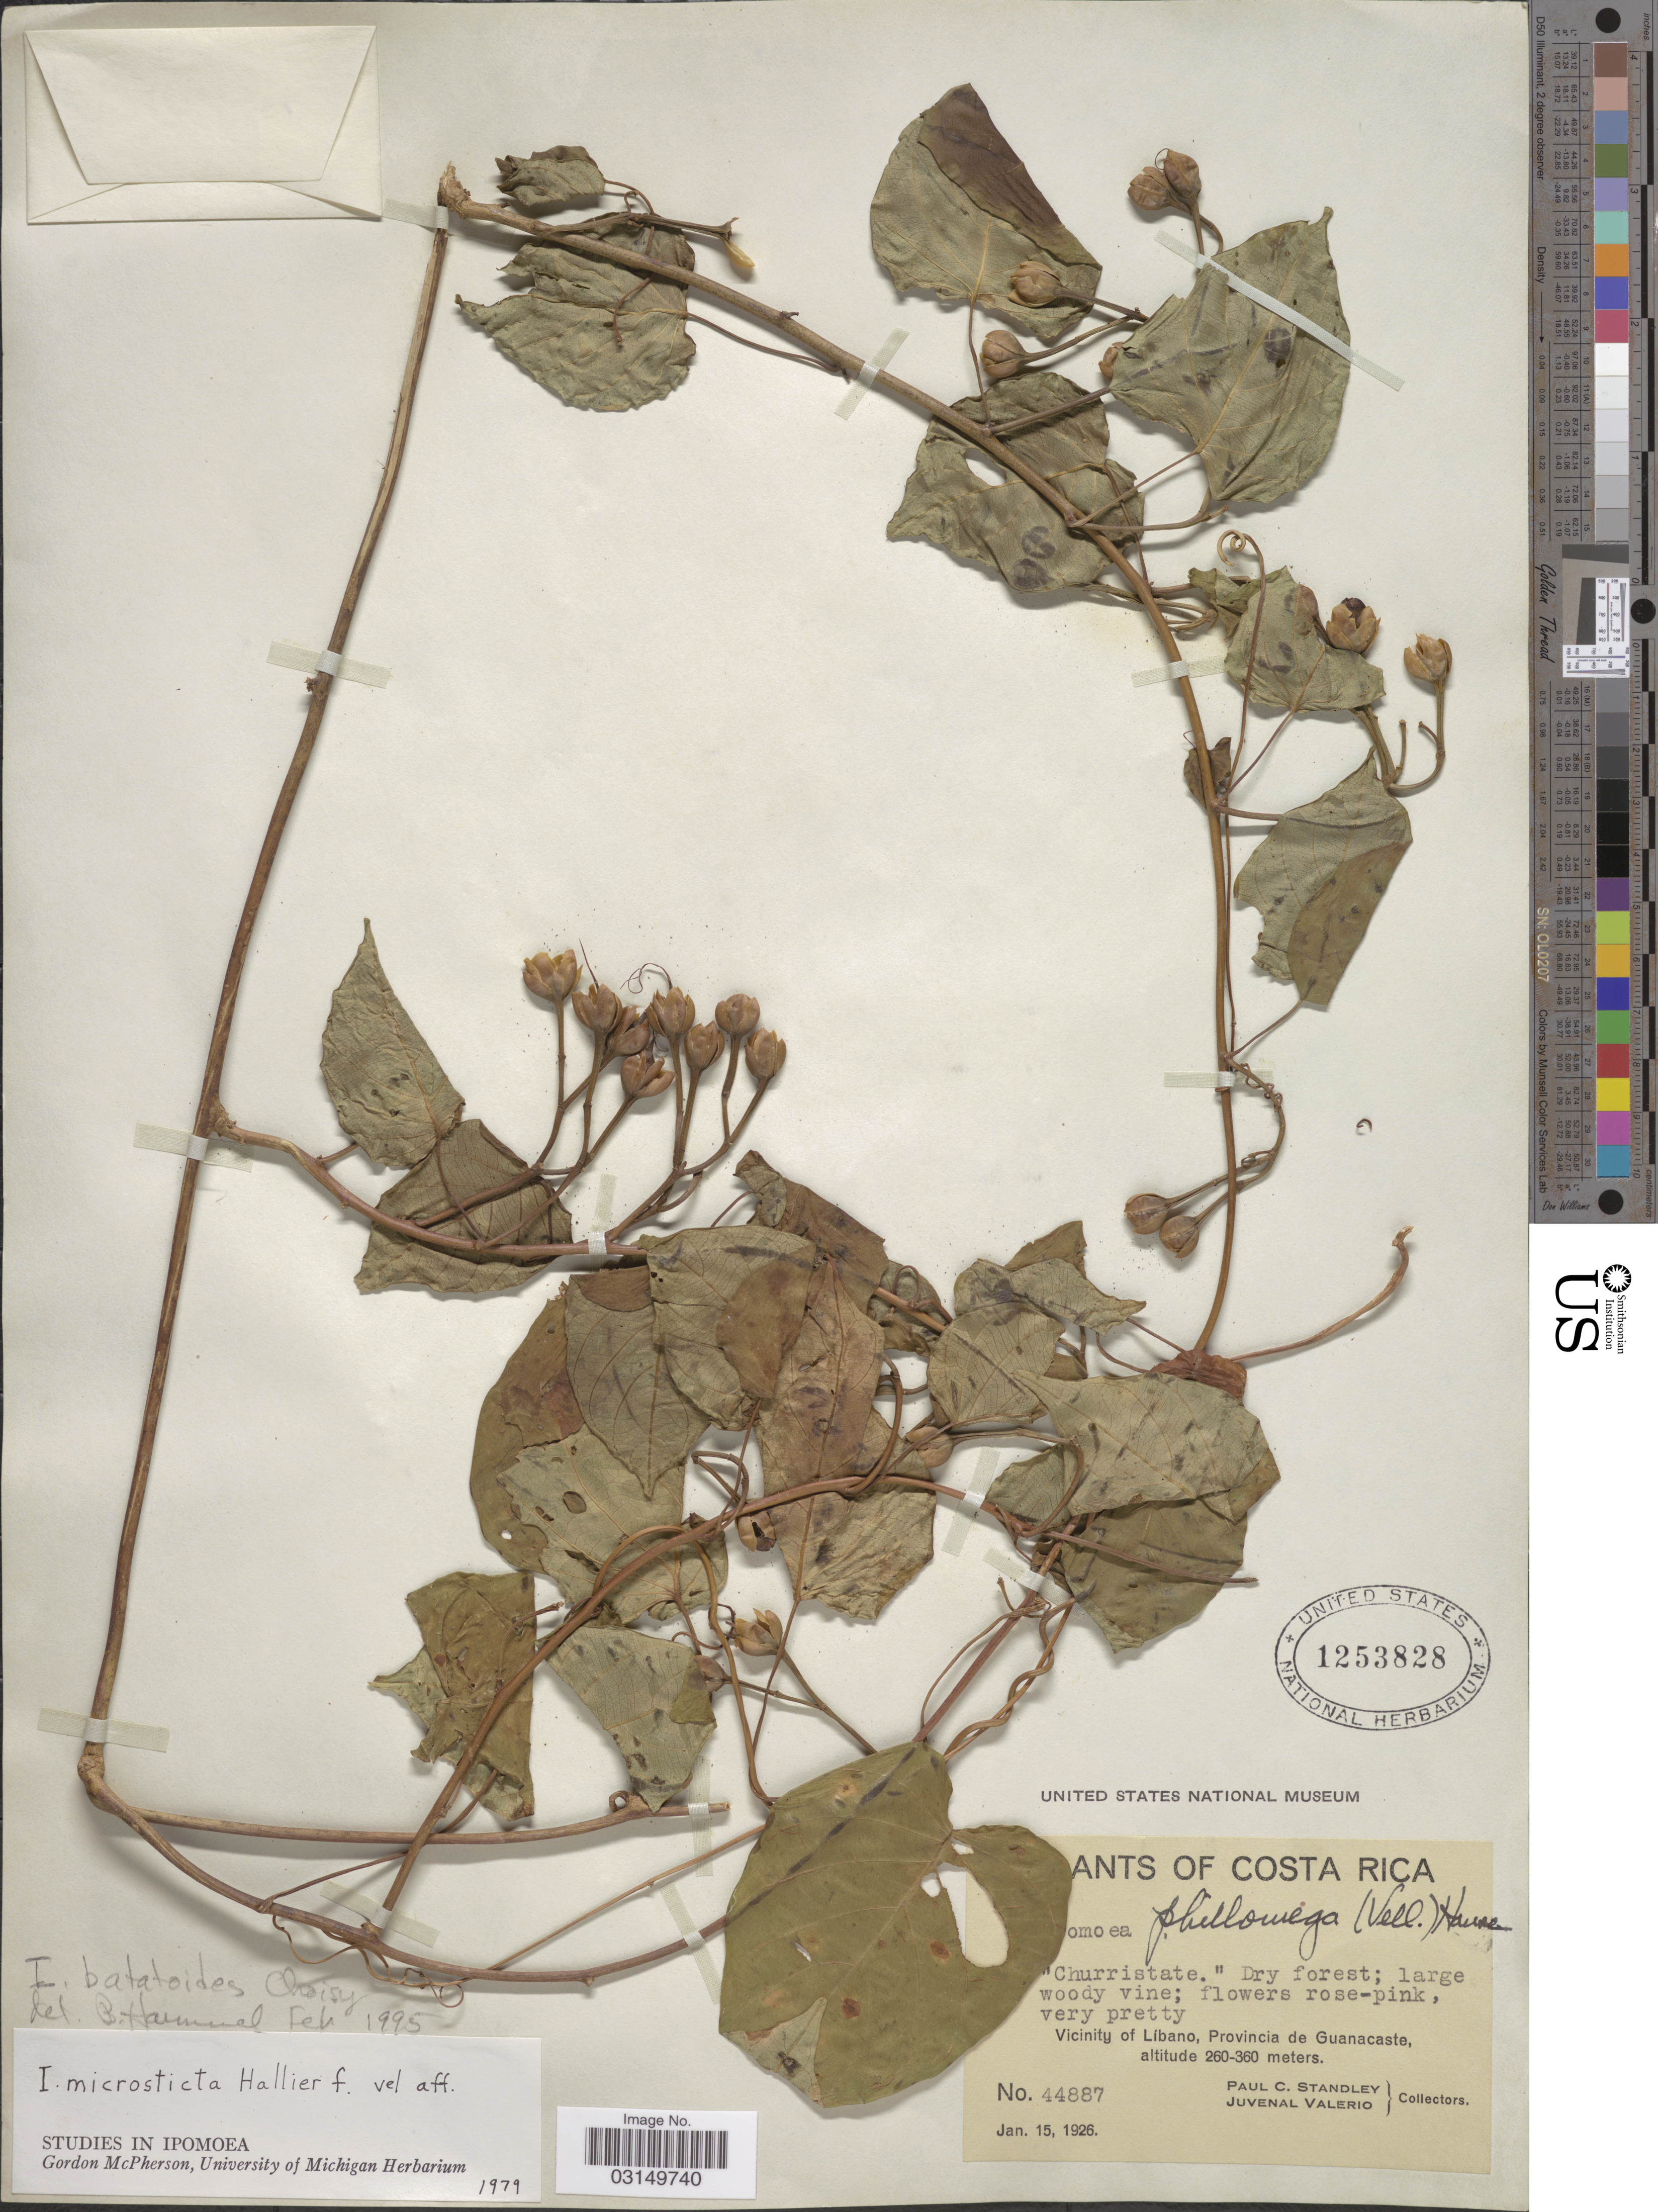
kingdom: Plantae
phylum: Tracheophyta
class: Magnoliopsida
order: Solanales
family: Convolvulaceae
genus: Ipomoea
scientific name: Ipomoea batatoides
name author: Choisy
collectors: P. C. Standley & J. Valerio R.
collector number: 44887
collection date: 1926-01-15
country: Costa Rica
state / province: Guanacaste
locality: Vicinity of Libano, Provincia de Guanacaste.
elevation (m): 260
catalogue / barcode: US 1253828